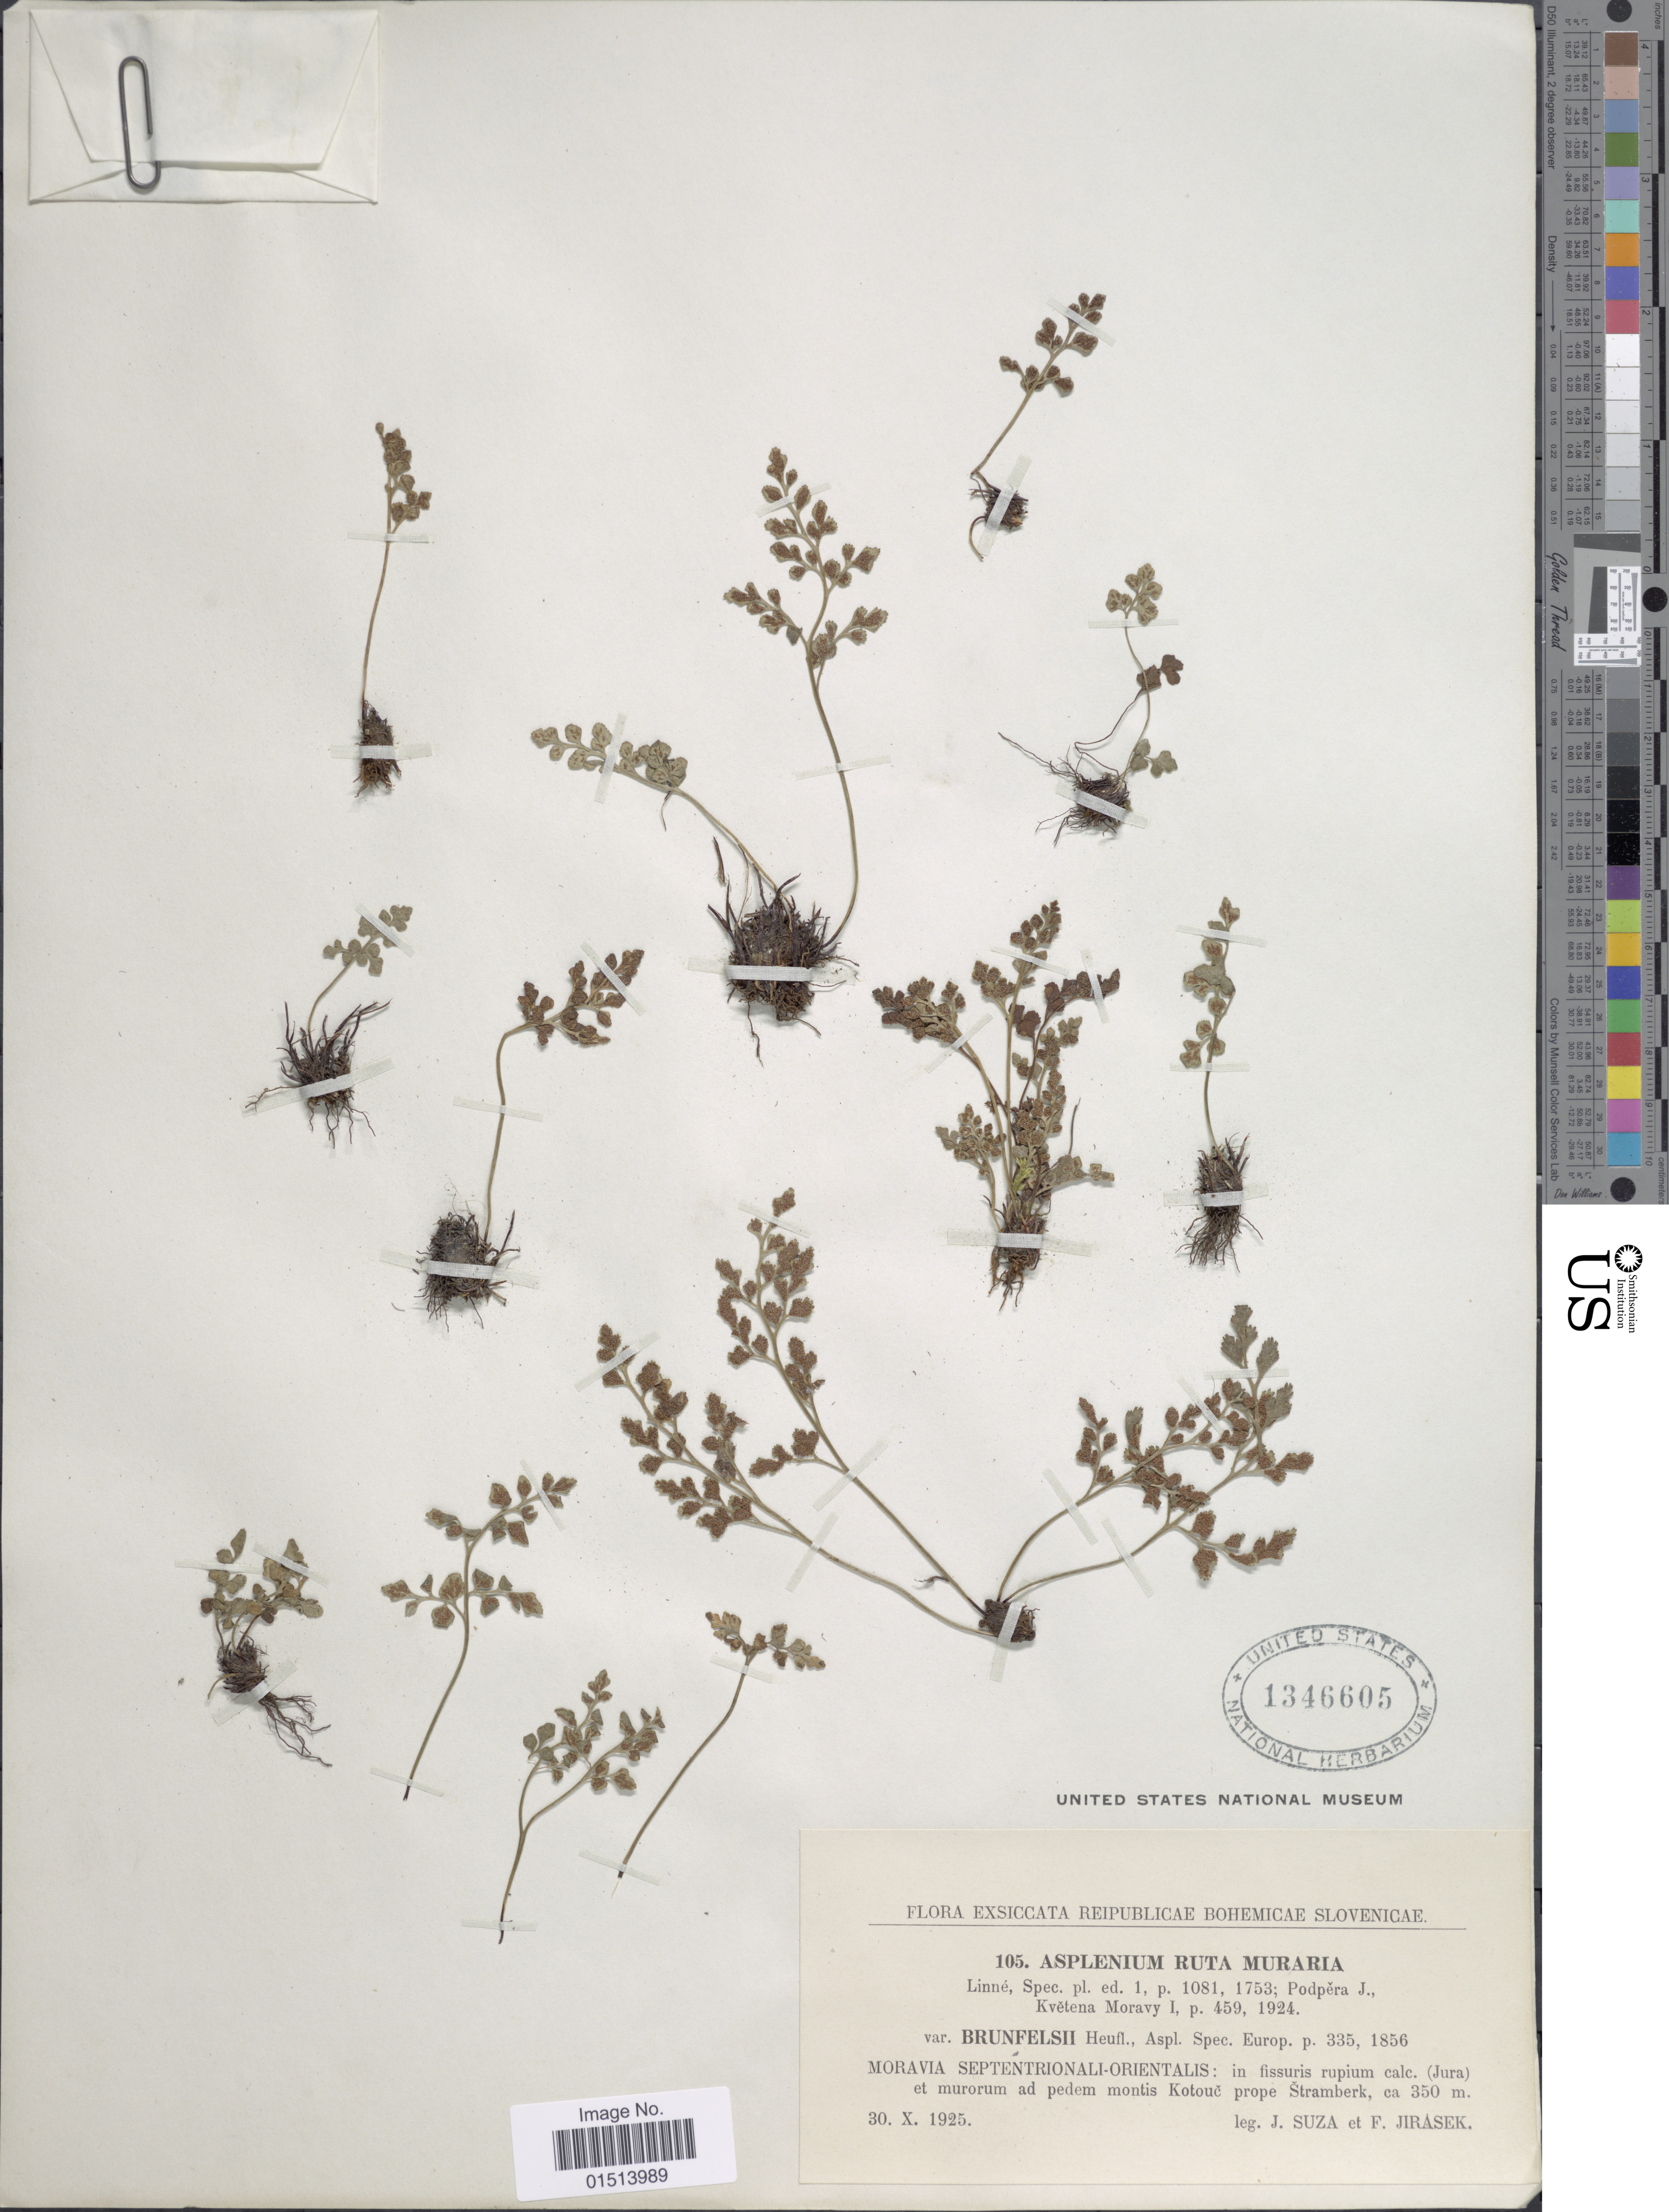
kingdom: Plantae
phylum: Tracheophyta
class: Polypodiopsida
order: Polypodiales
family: Aspleniaceae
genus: Asplenium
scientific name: Asplenium ruta-muraria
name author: L.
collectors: J. Suza & F. Jirasek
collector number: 105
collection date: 1925-10-30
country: Czechia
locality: Bohemicae Slovenicae, Moravia Septentrionali-Orientalis: in fissuris rupium calc. (Jura) et murorum ad pedem Kotouc prope Stramberk [interpreted]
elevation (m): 350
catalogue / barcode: US 1346605